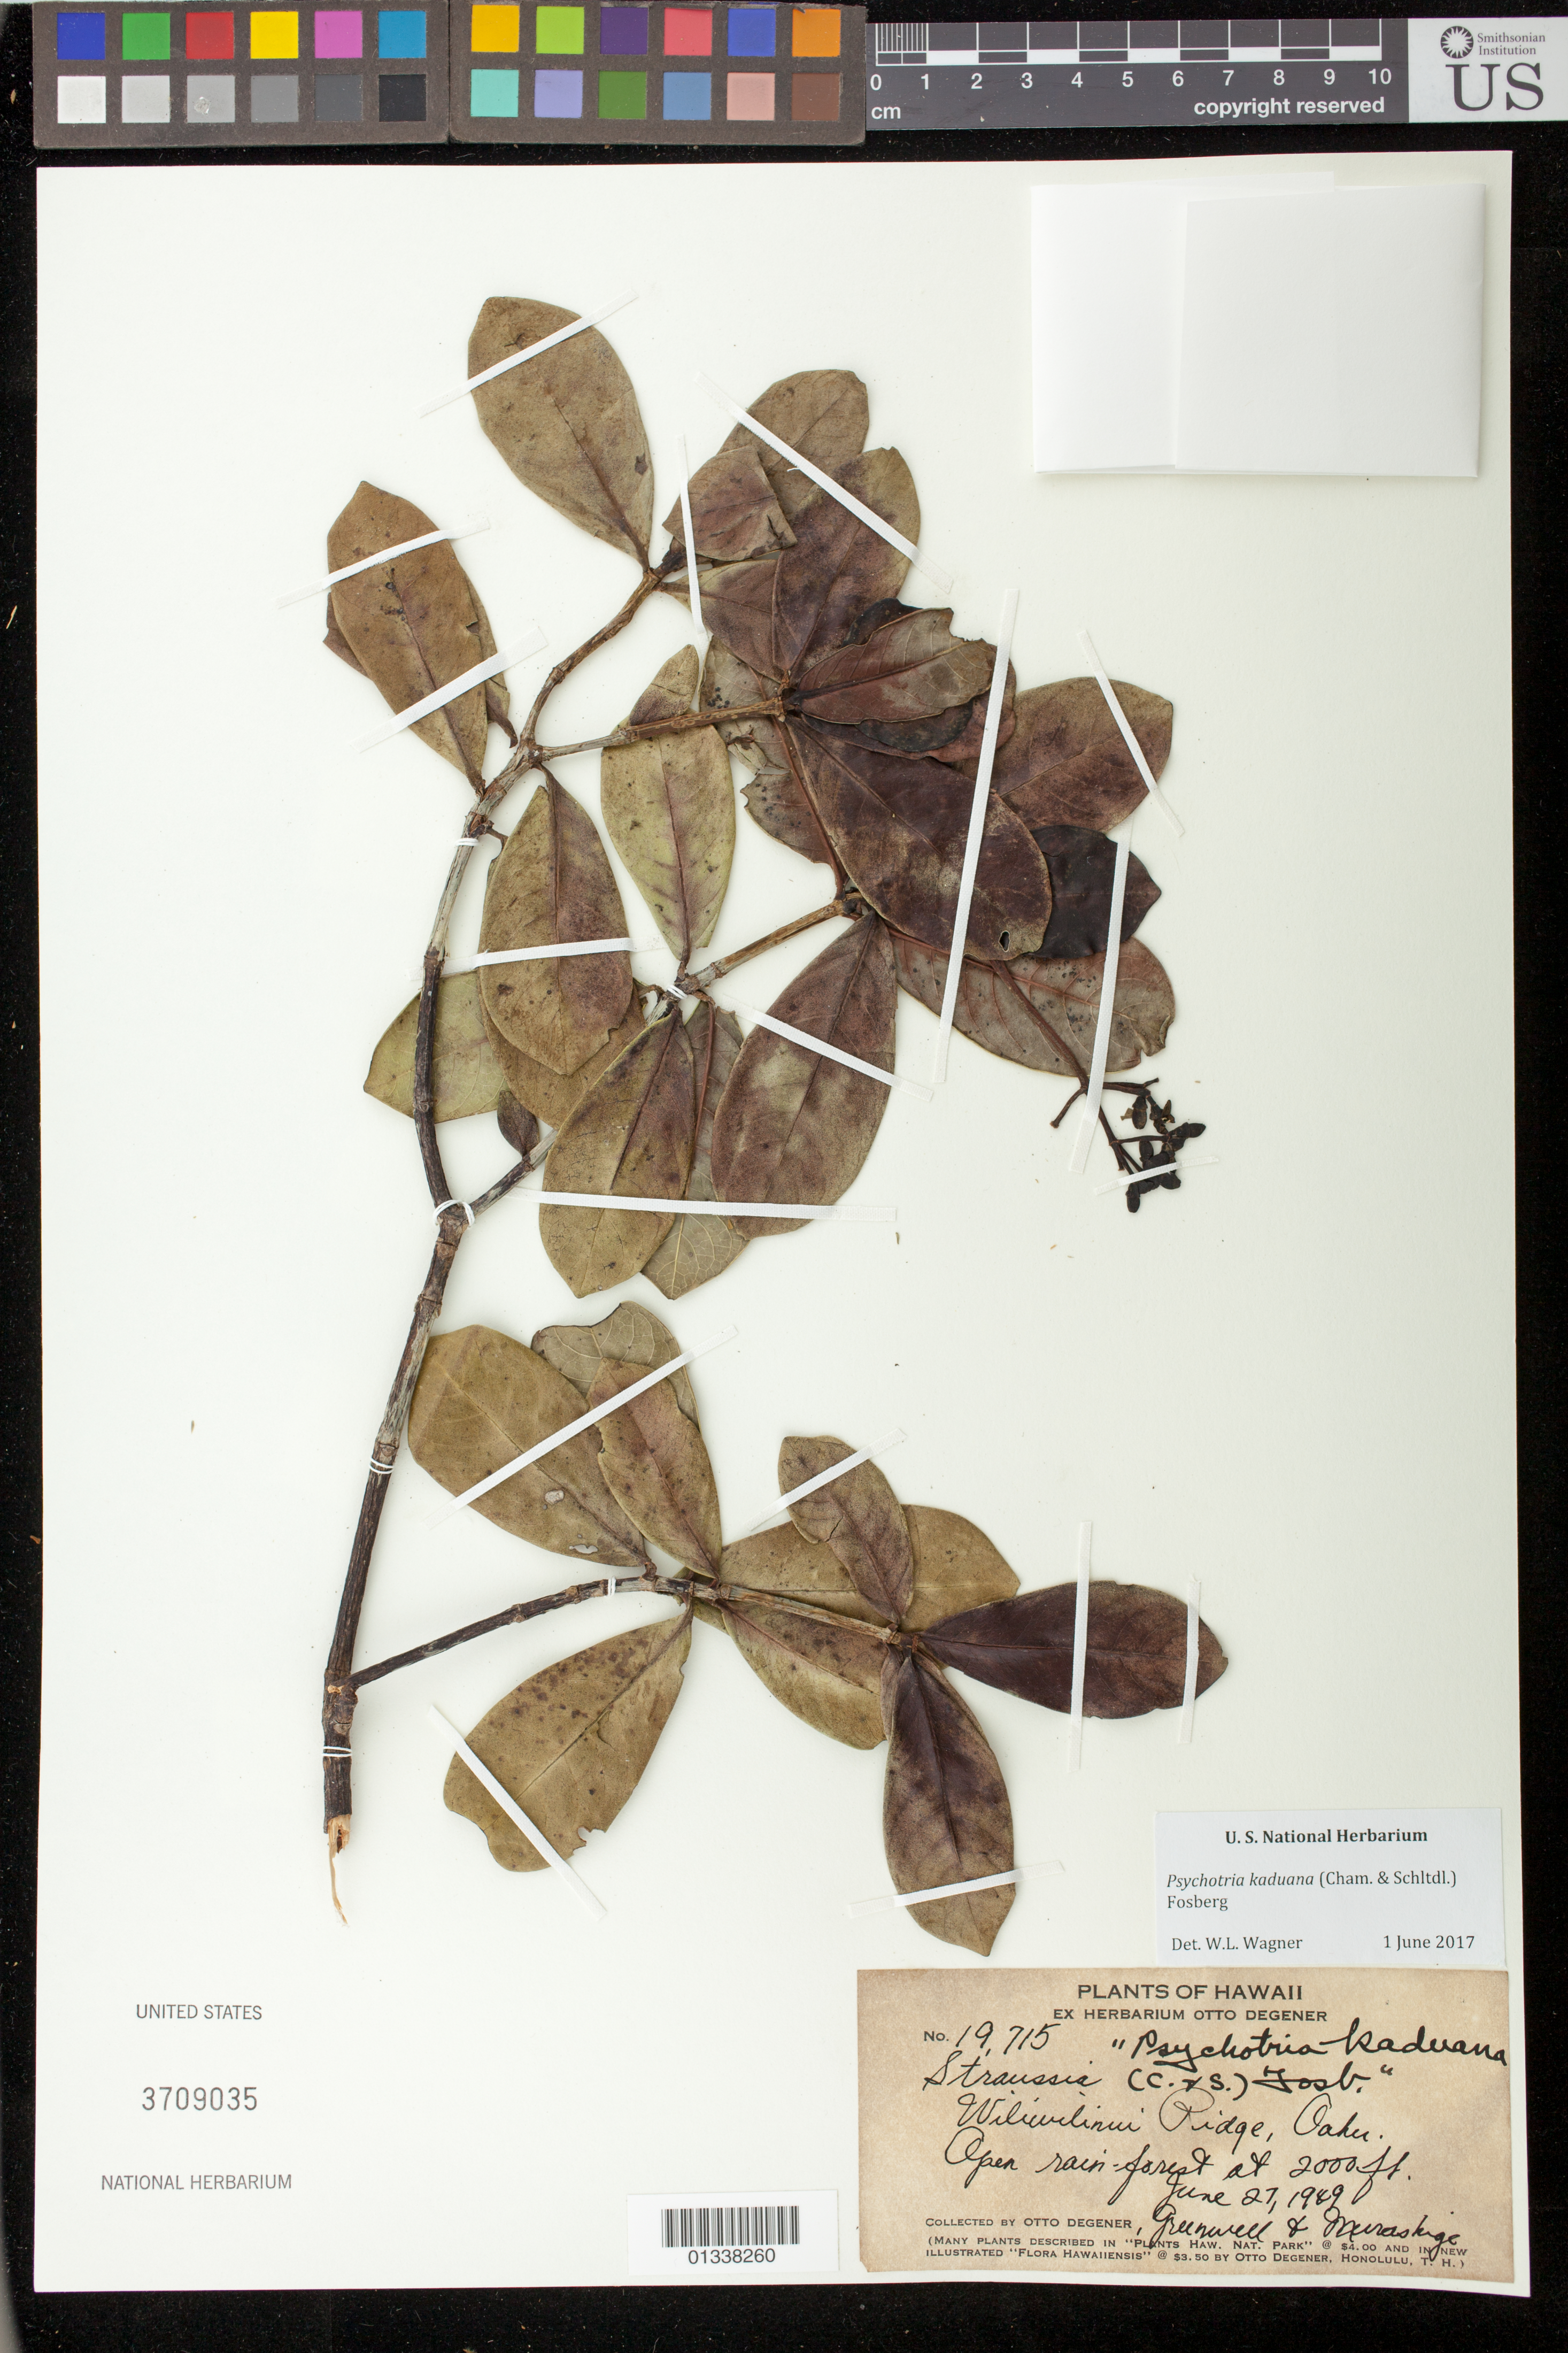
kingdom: Plantae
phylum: Tracheophyta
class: Magnoliopsida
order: Gentianales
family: Rubiaceae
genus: Psychotria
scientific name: Psychotria kaduana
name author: (Cham. & Schltdl.) Fosberg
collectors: O. Degener, -. Greenwell & Murashige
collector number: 19715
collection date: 1949-06-27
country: United States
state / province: Hawaii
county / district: Honolulu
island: Oahu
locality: Wiliwilinui Ridge, Oahu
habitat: Open rain-forest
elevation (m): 610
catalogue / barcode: US 3709035